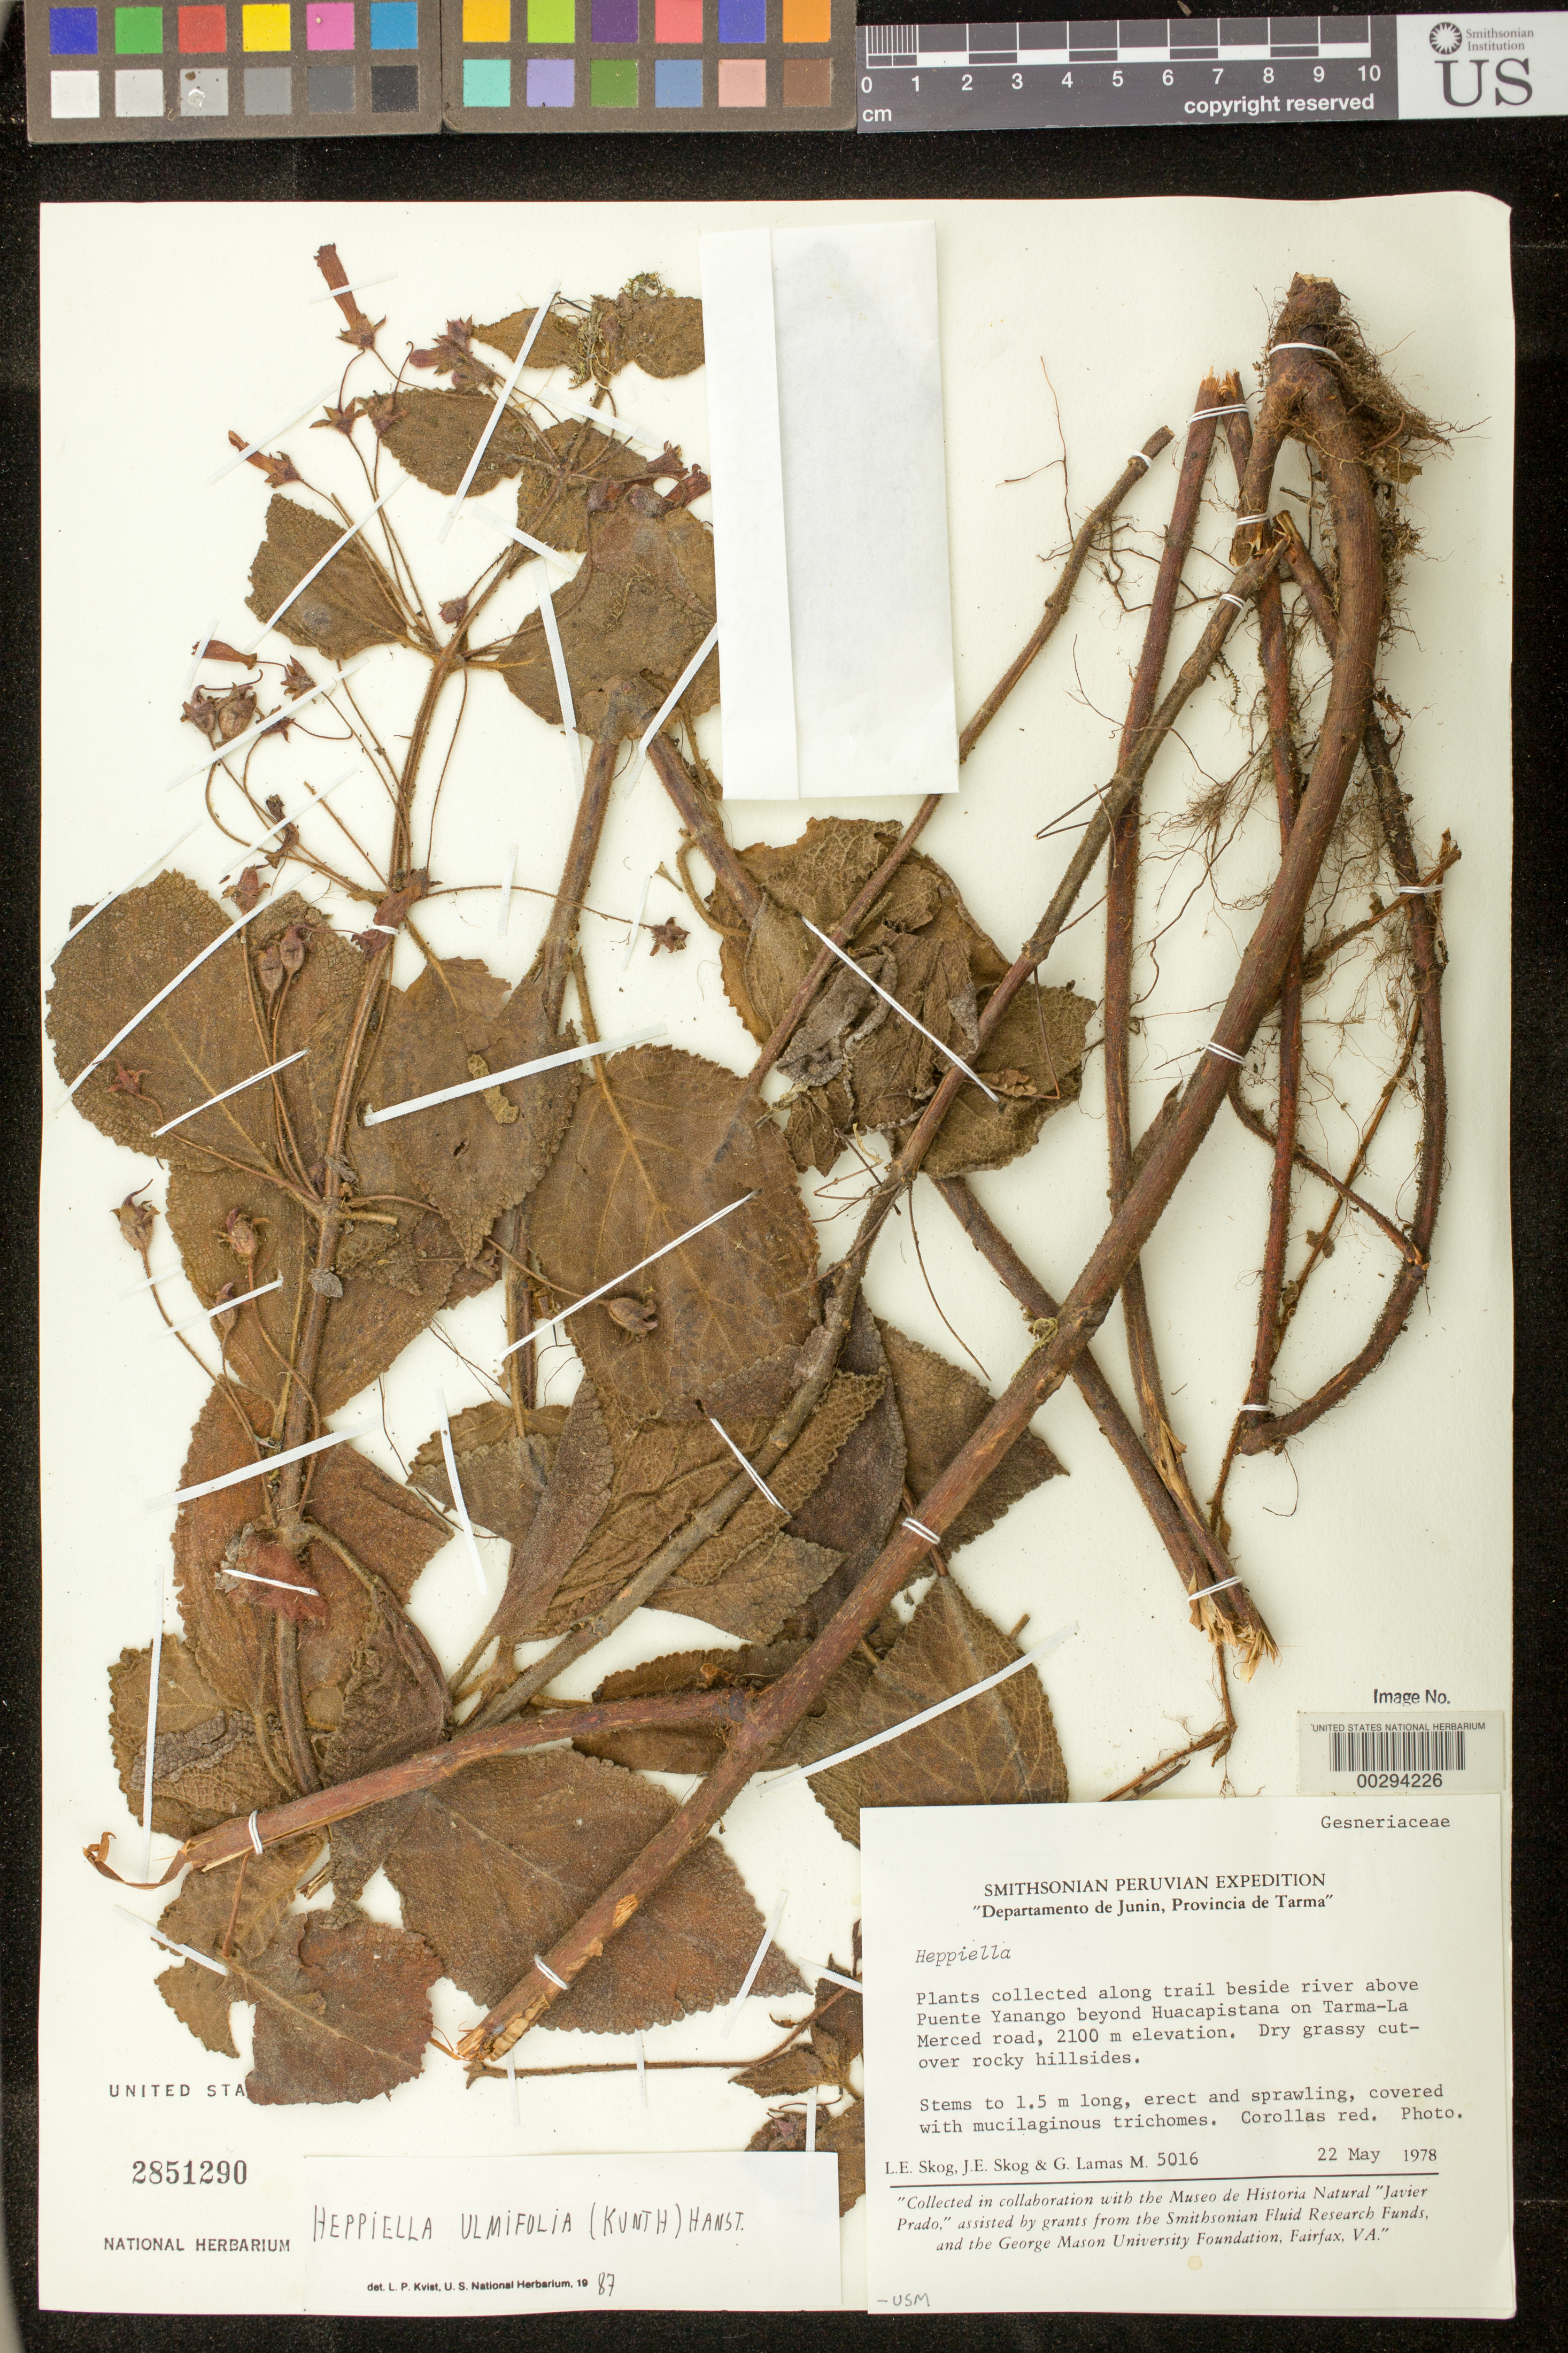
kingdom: Plantae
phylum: Tracheophyta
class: Magnoliopsida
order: Lamiales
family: Gesneriaceae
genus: Heppiella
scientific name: Heppiella ulmifolia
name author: (Kunth) Hanst.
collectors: L. E. Skog, J. E. Skog & G. Lamas M.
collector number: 5016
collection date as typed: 22 May 1978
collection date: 1978-05-22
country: Peru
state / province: Junín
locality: Prov. Tarma; above Puente Yanango beyond Huacapistana on Tarma-La Merced road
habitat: Along trail beside river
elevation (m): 2100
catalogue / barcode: US 2851290